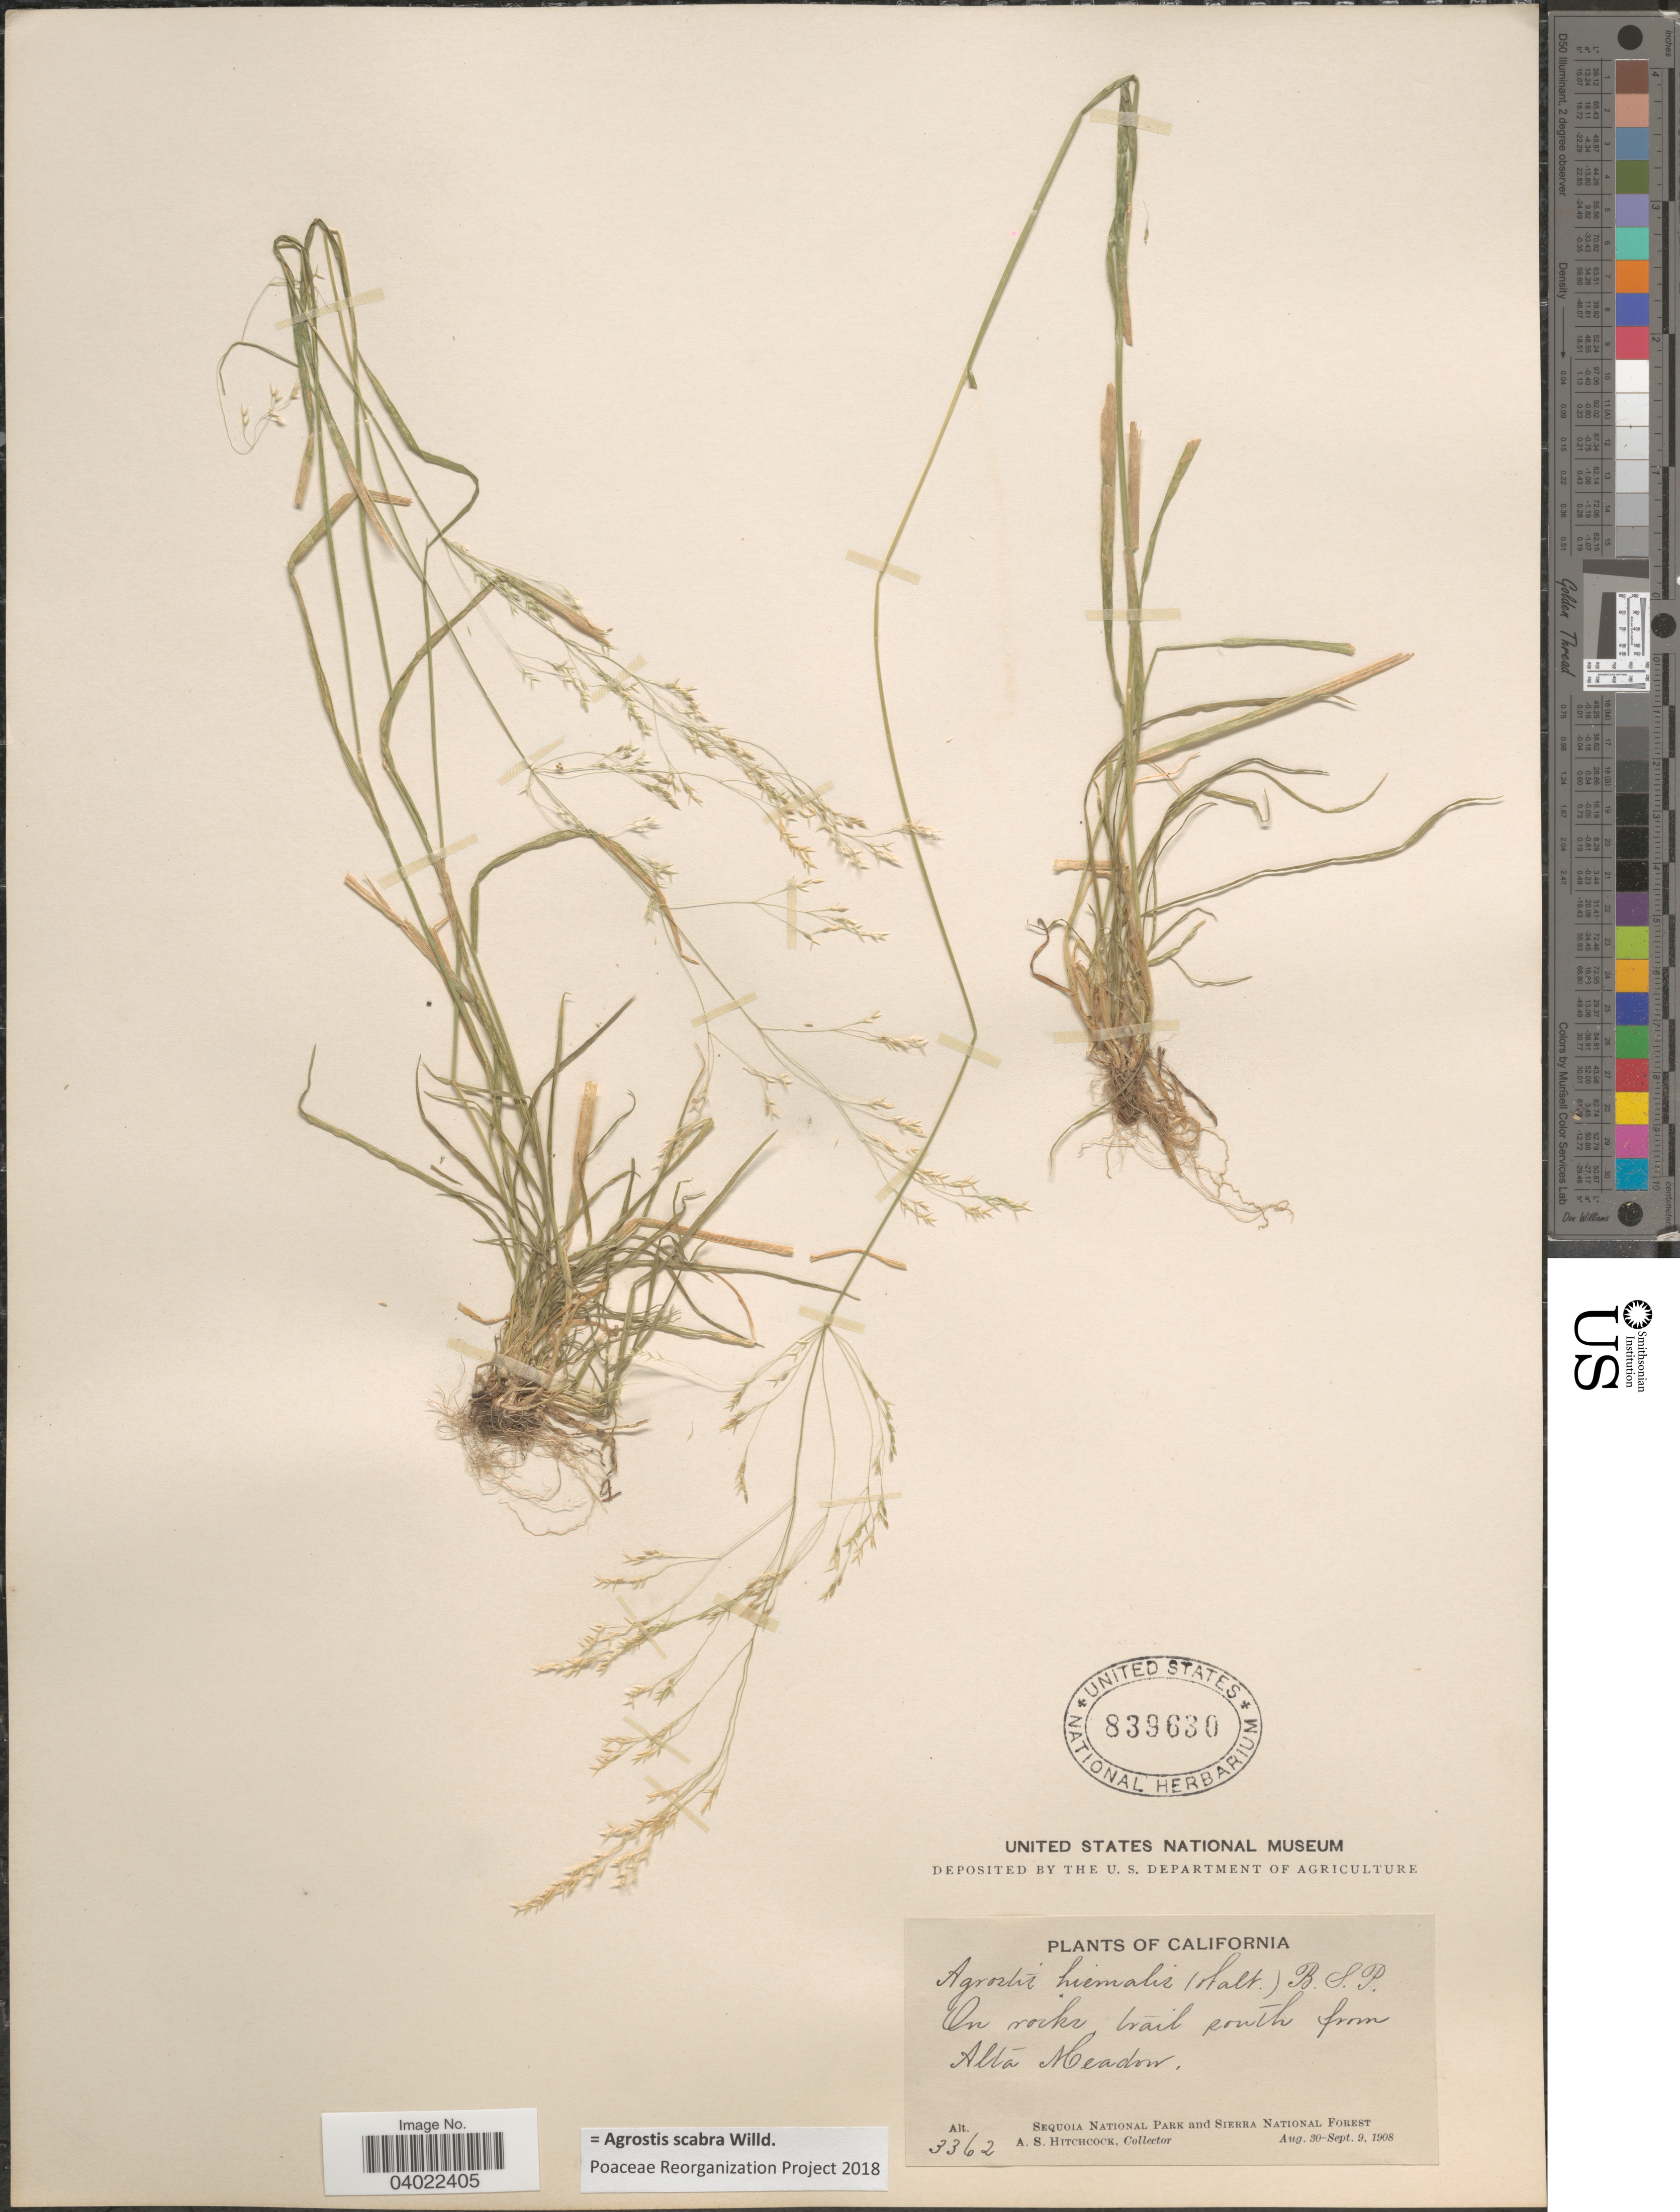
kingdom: Plantae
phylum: Tracheophyta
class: Liliopsida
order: Poales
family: Poaceae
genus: Agrostis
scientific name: Agrostis scabra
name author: Willd.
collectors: A. S. Hitchcock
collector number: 3362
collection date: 1908-08-30/1908-09-09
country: United States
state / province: California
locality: On rocks, trail south from Alta Meadow. Sequoia National Park and Sierra National Forest.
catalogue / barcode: US 839630